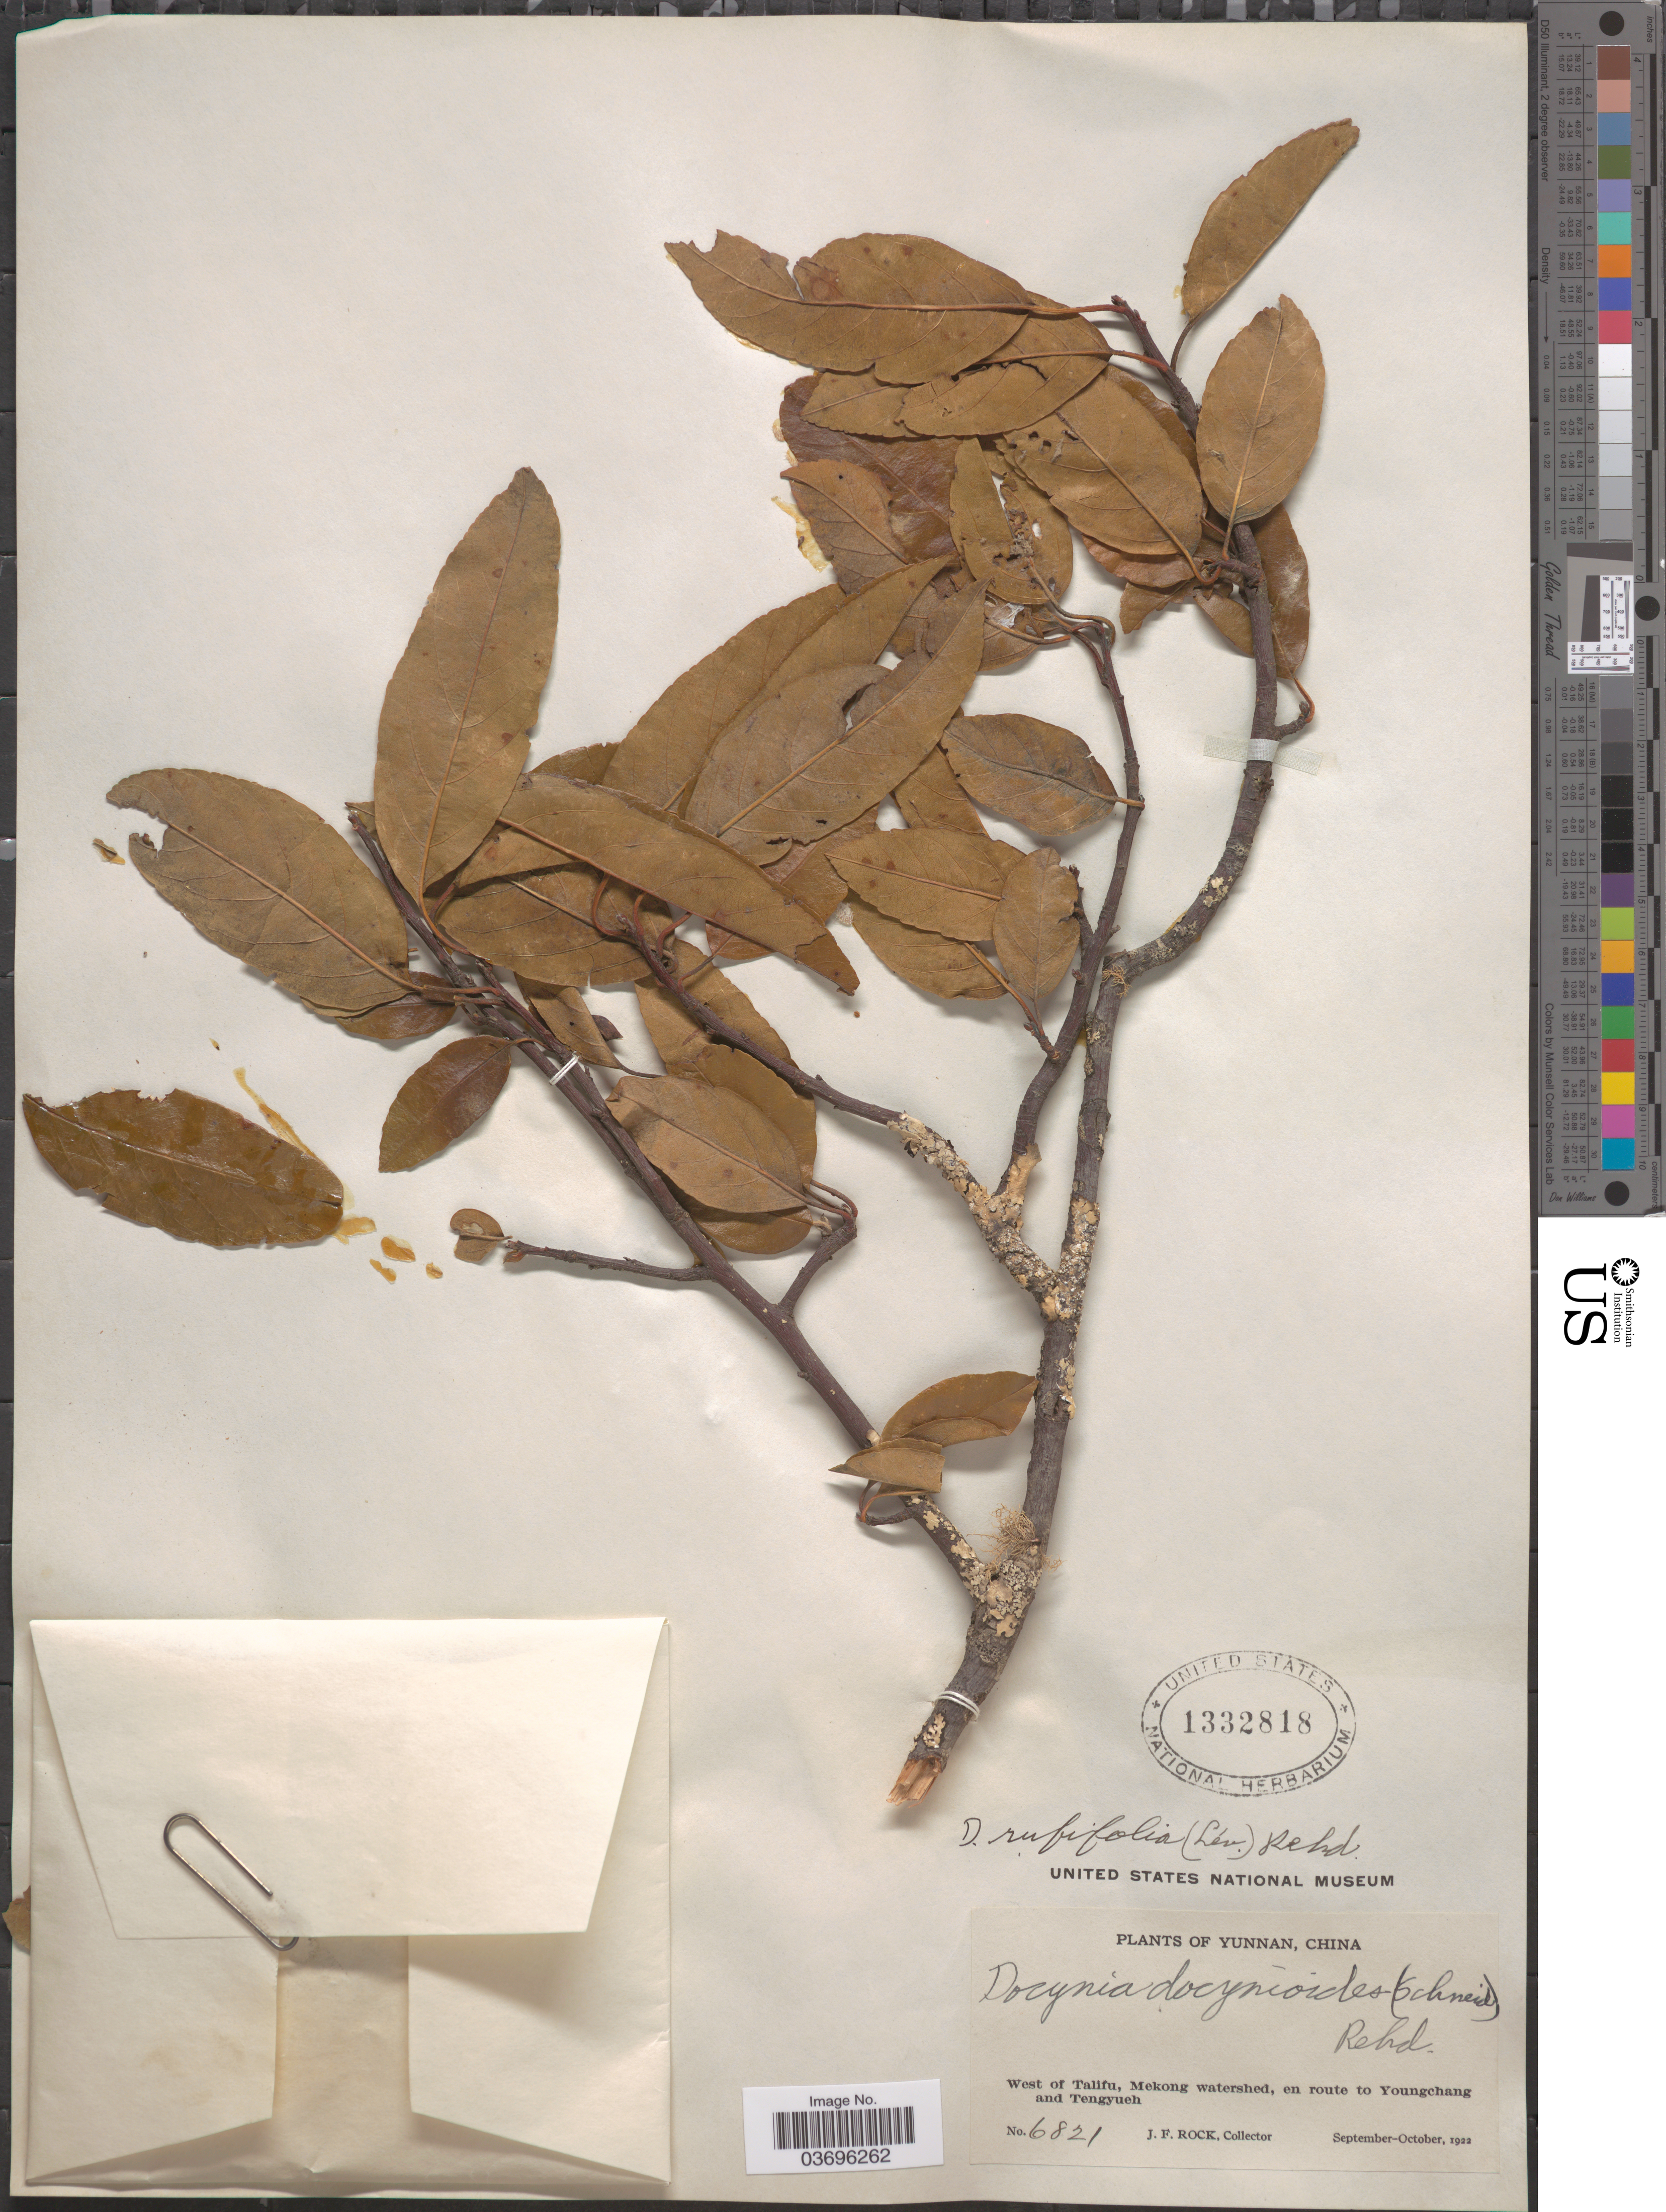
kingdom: Plantae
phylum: Tracheophyta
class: Magnoliopsida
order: Rosales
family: Rosaceae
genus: Docynia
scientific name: Docynia rufifolia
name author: (H. Lév.) Rehder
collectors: J. Rock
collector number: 6821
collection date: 1922-09/1922-10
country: China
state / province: Yunnan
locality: West of Talifu, Mekong watershed, en route to Youngchang and Tengyueh.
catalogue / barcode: US 1332818